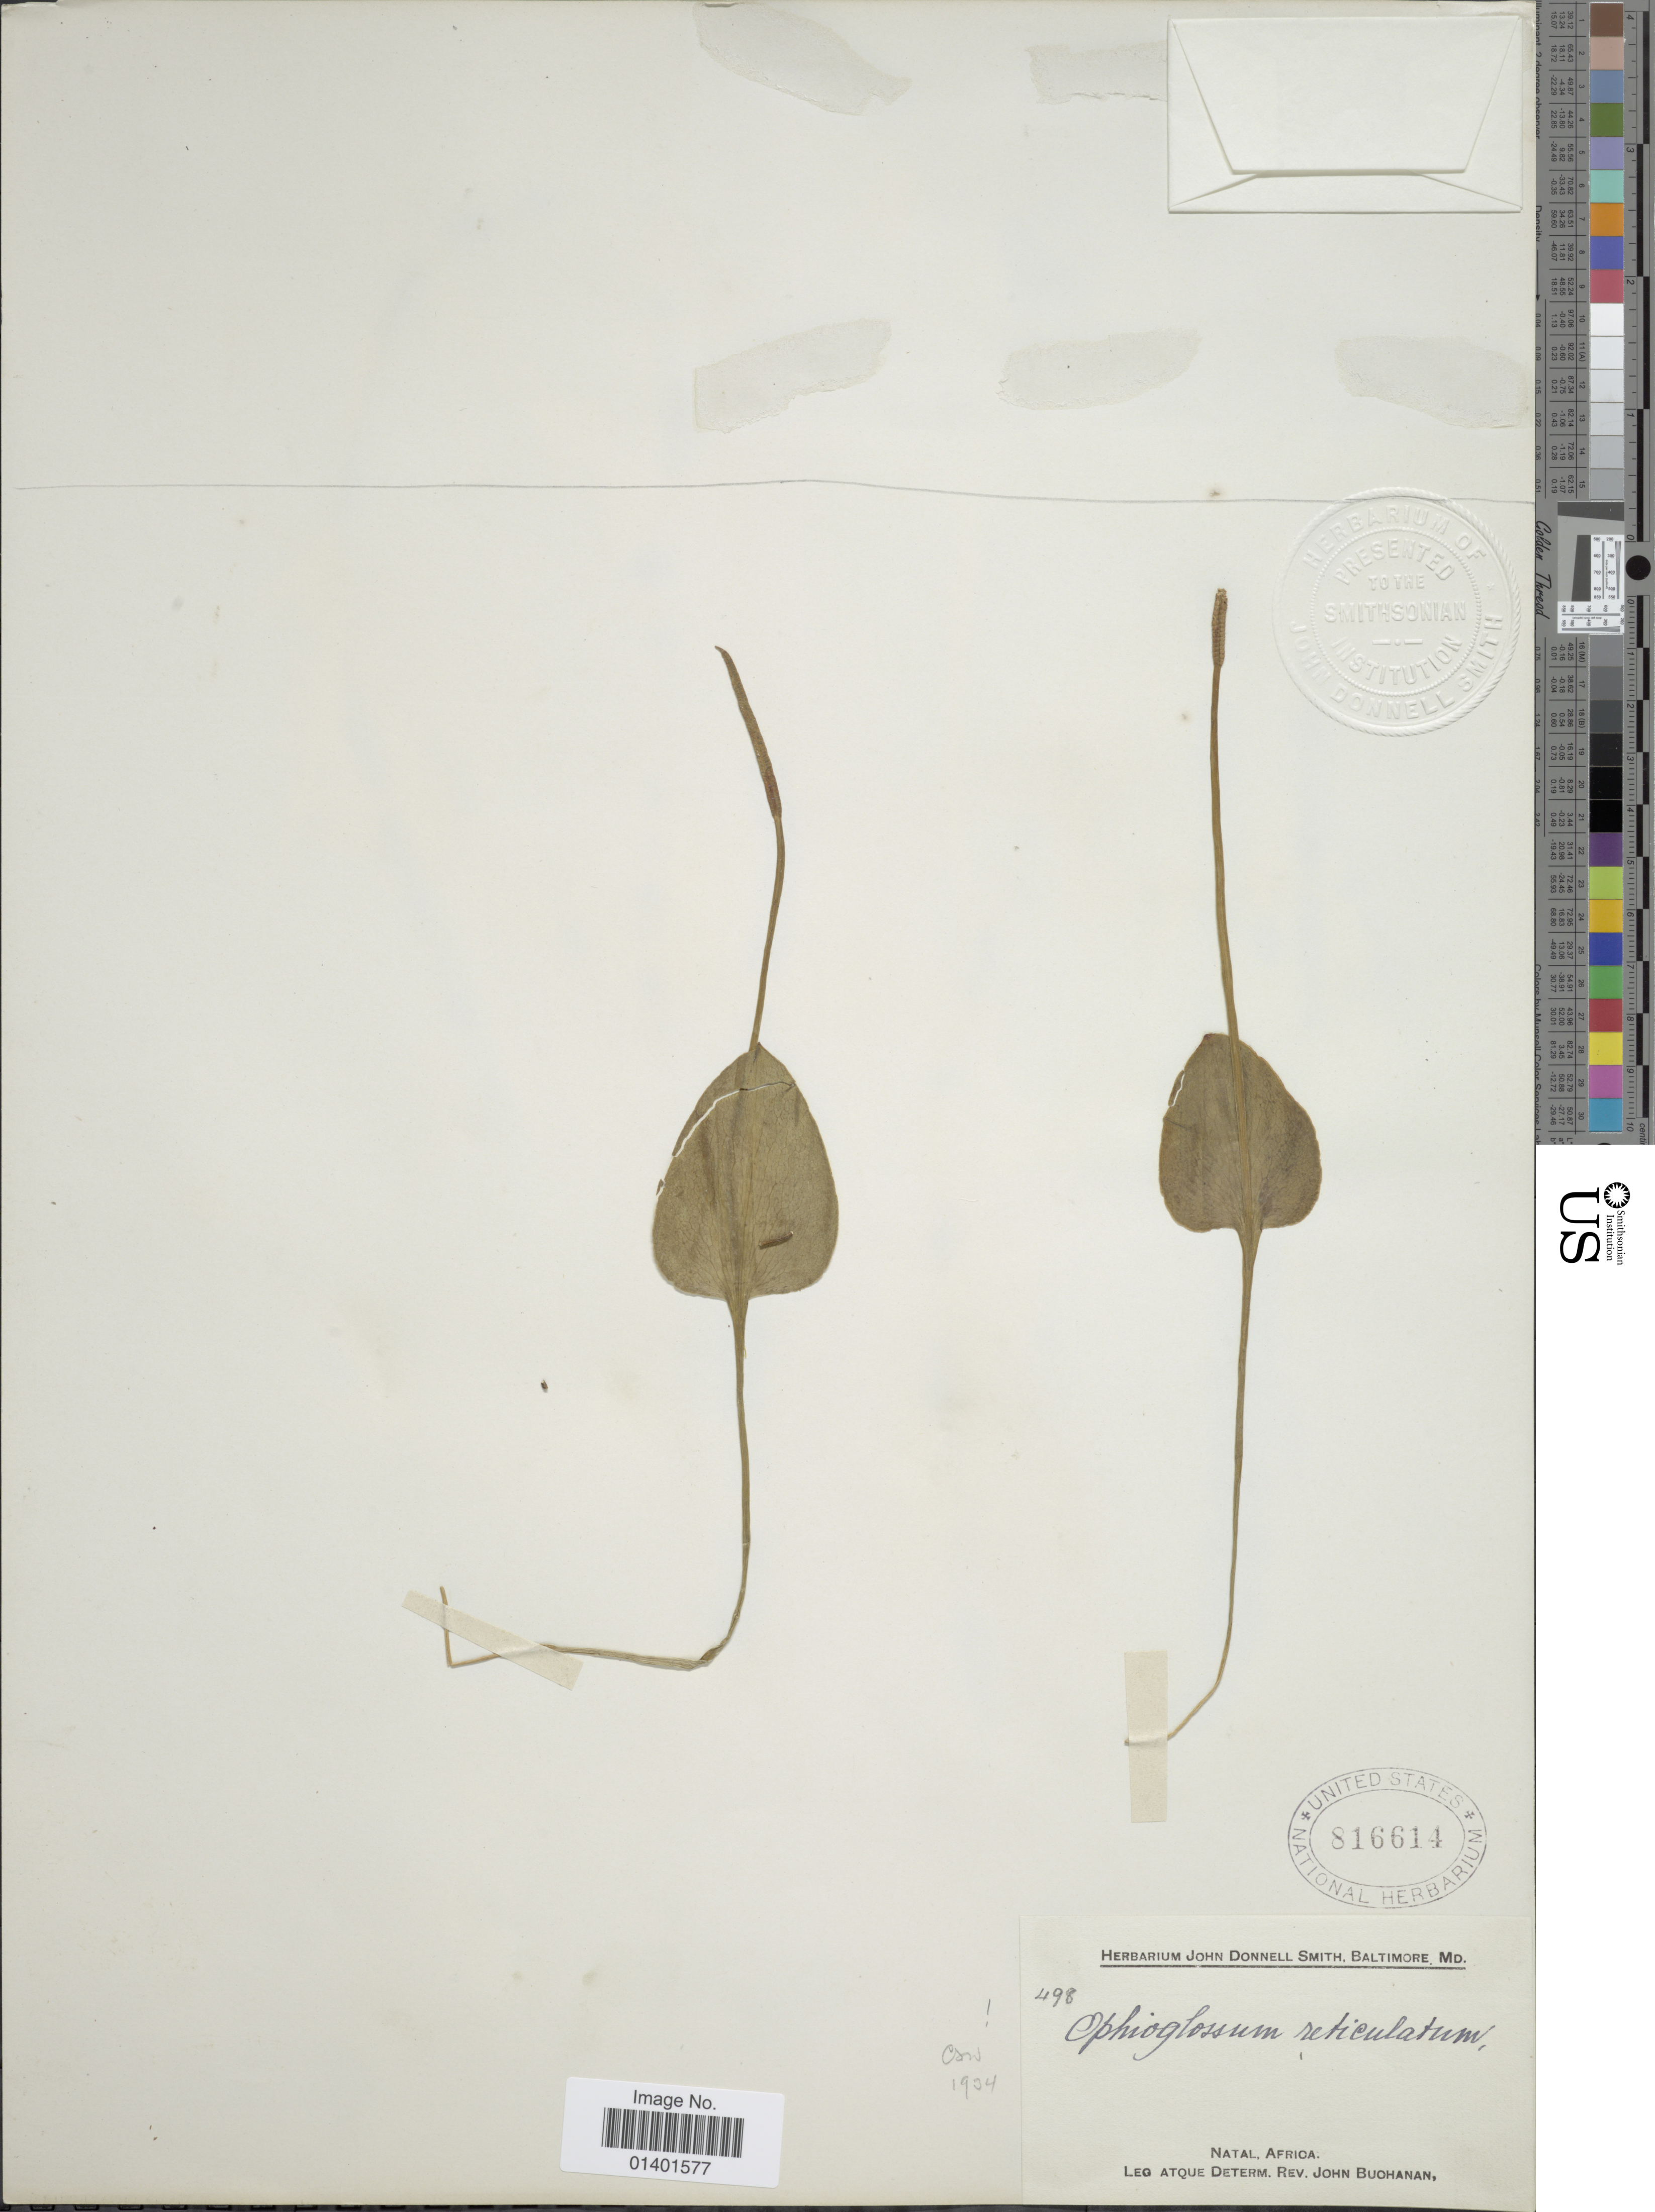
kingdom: Plantae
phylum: Tracheophyta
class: Polypodiopsida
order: Ophioglossales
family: Ophioglossaceae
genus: Ophioglossum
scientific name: Ophioglossum reticulatum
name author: L.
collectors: J. Buchanan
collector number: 498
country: South Africa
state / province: KwaZulu-Natal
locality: Natal, Africa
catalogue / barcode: US 816614